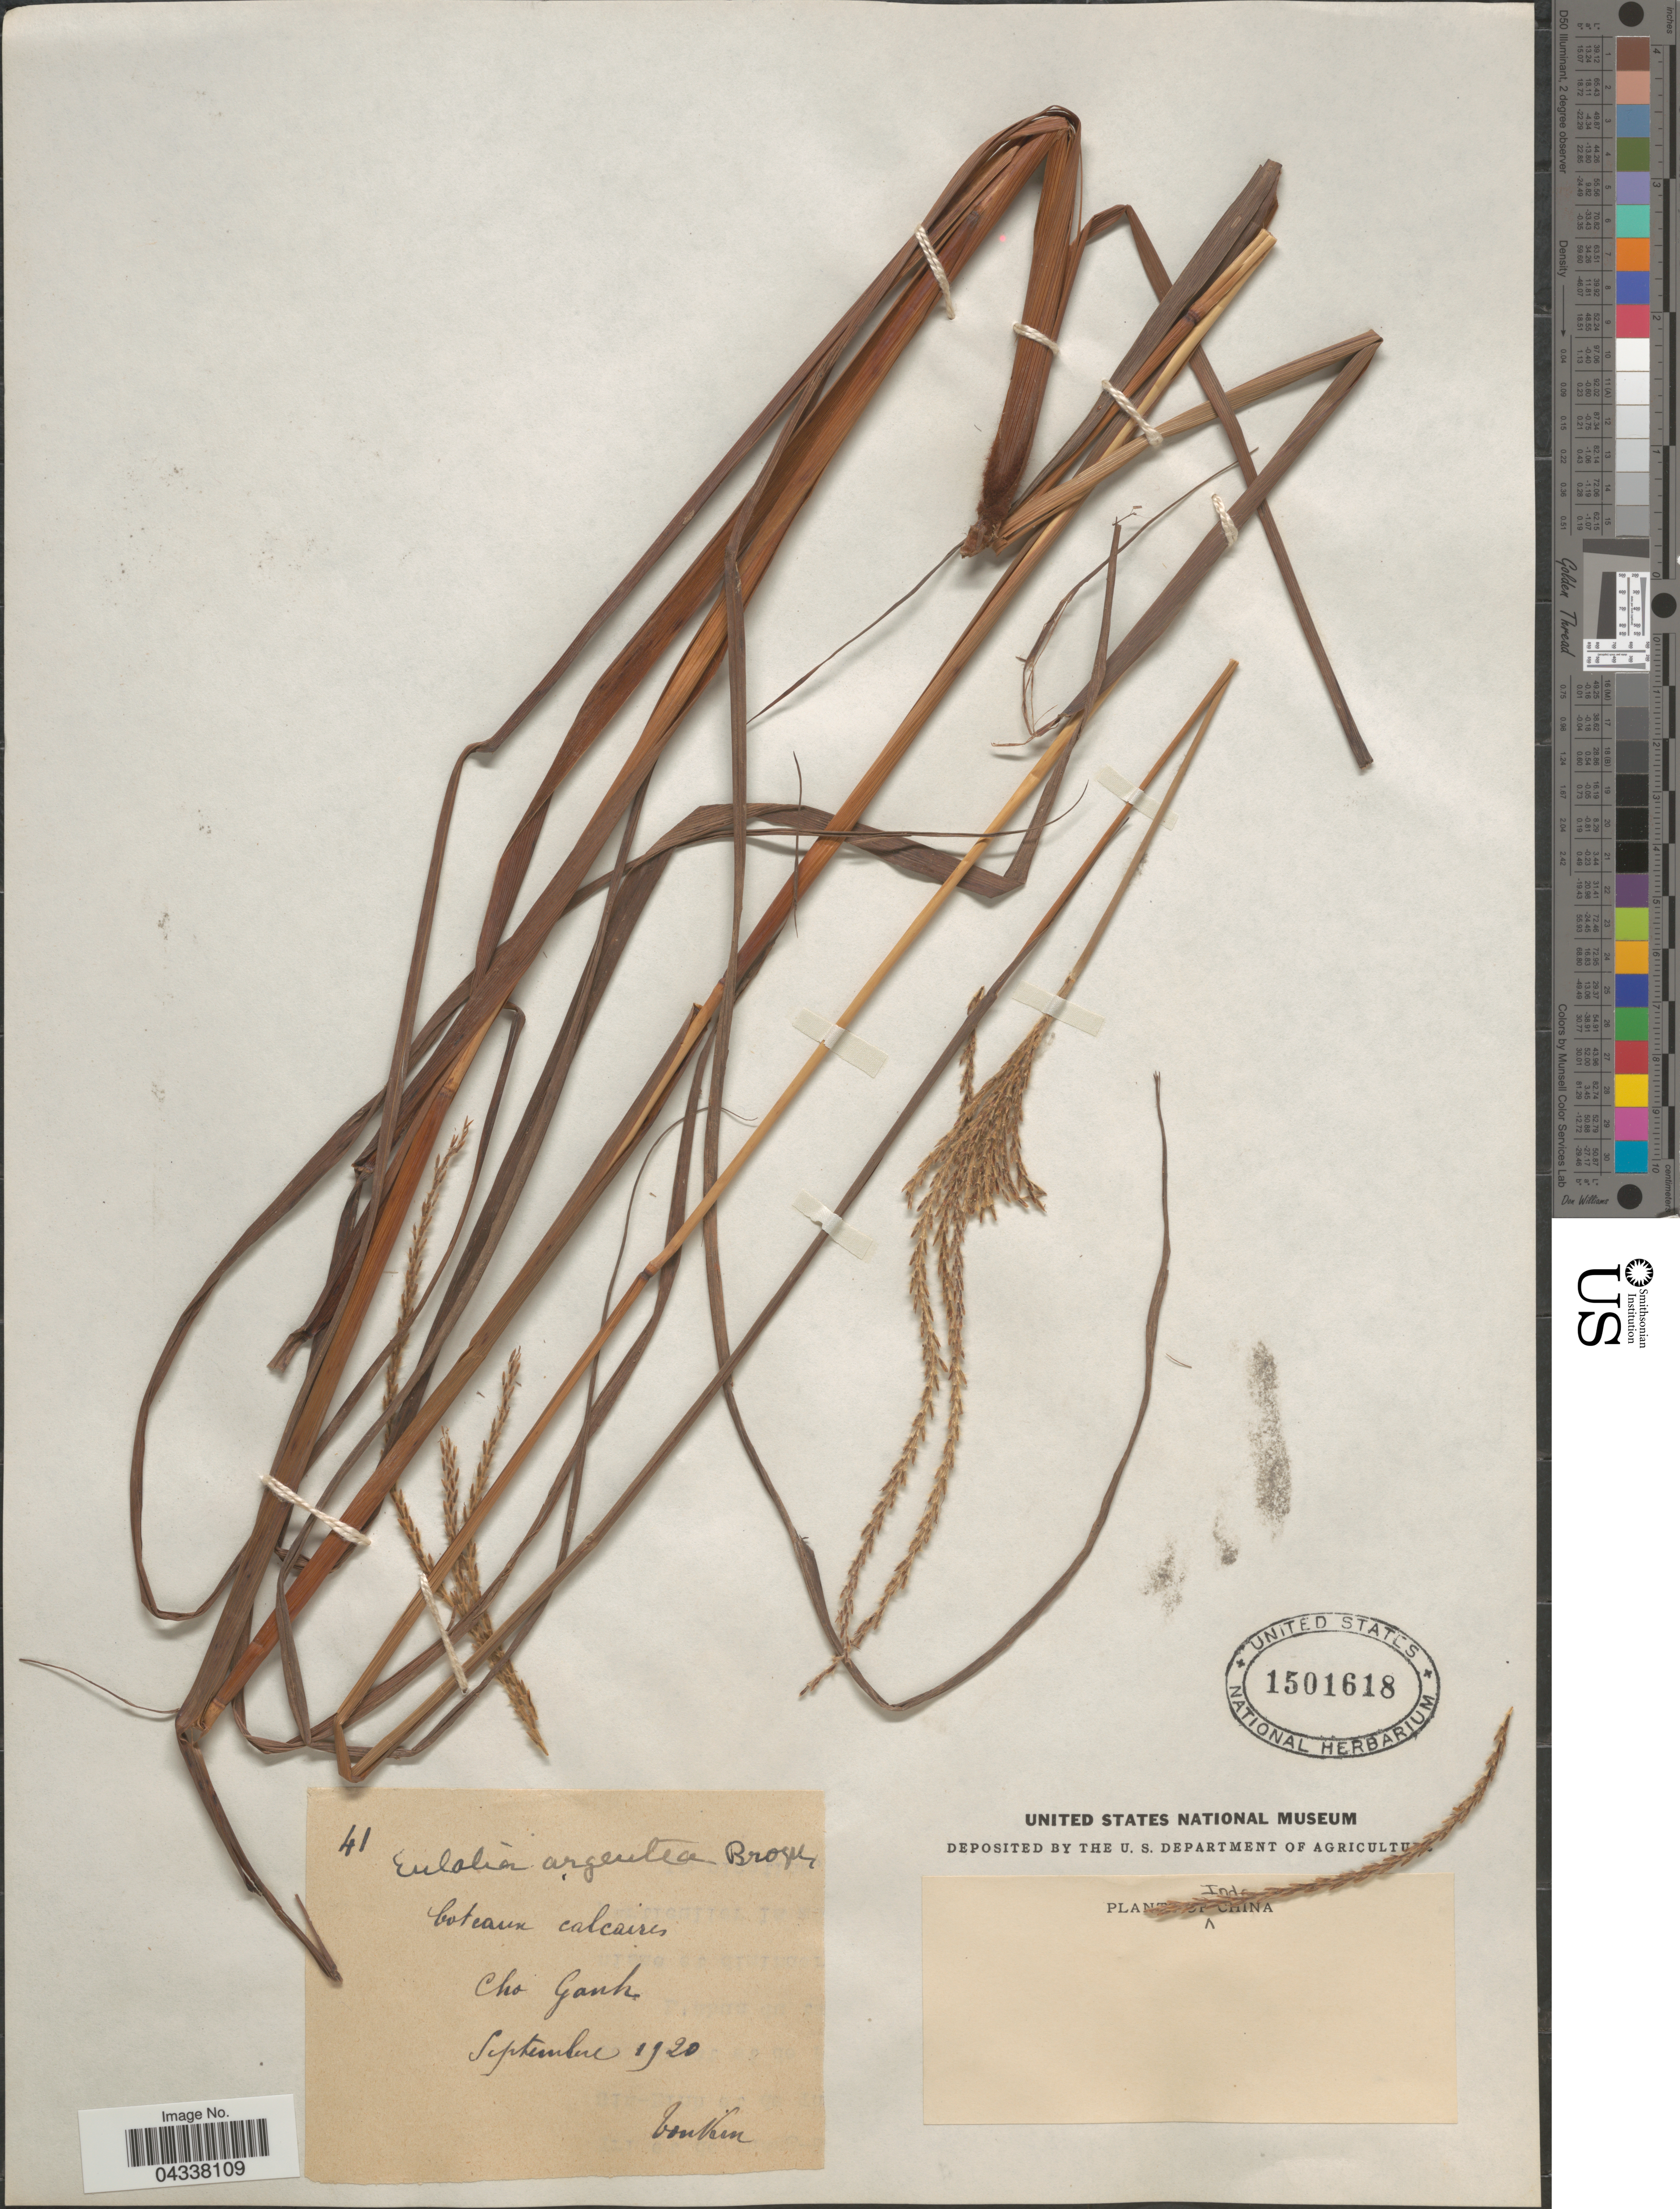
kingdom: Plantae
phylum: Tracheophyta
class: Liliopsida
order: Poales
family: Poaceae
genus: Pseudopogonatherum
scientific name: Pseudopogonatherum trispicatum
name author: (Schult.) Ohwi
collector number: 41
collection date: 1920-09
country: Vietnam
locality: Cho Ganh. Tonkin.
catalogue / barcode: US 1501618